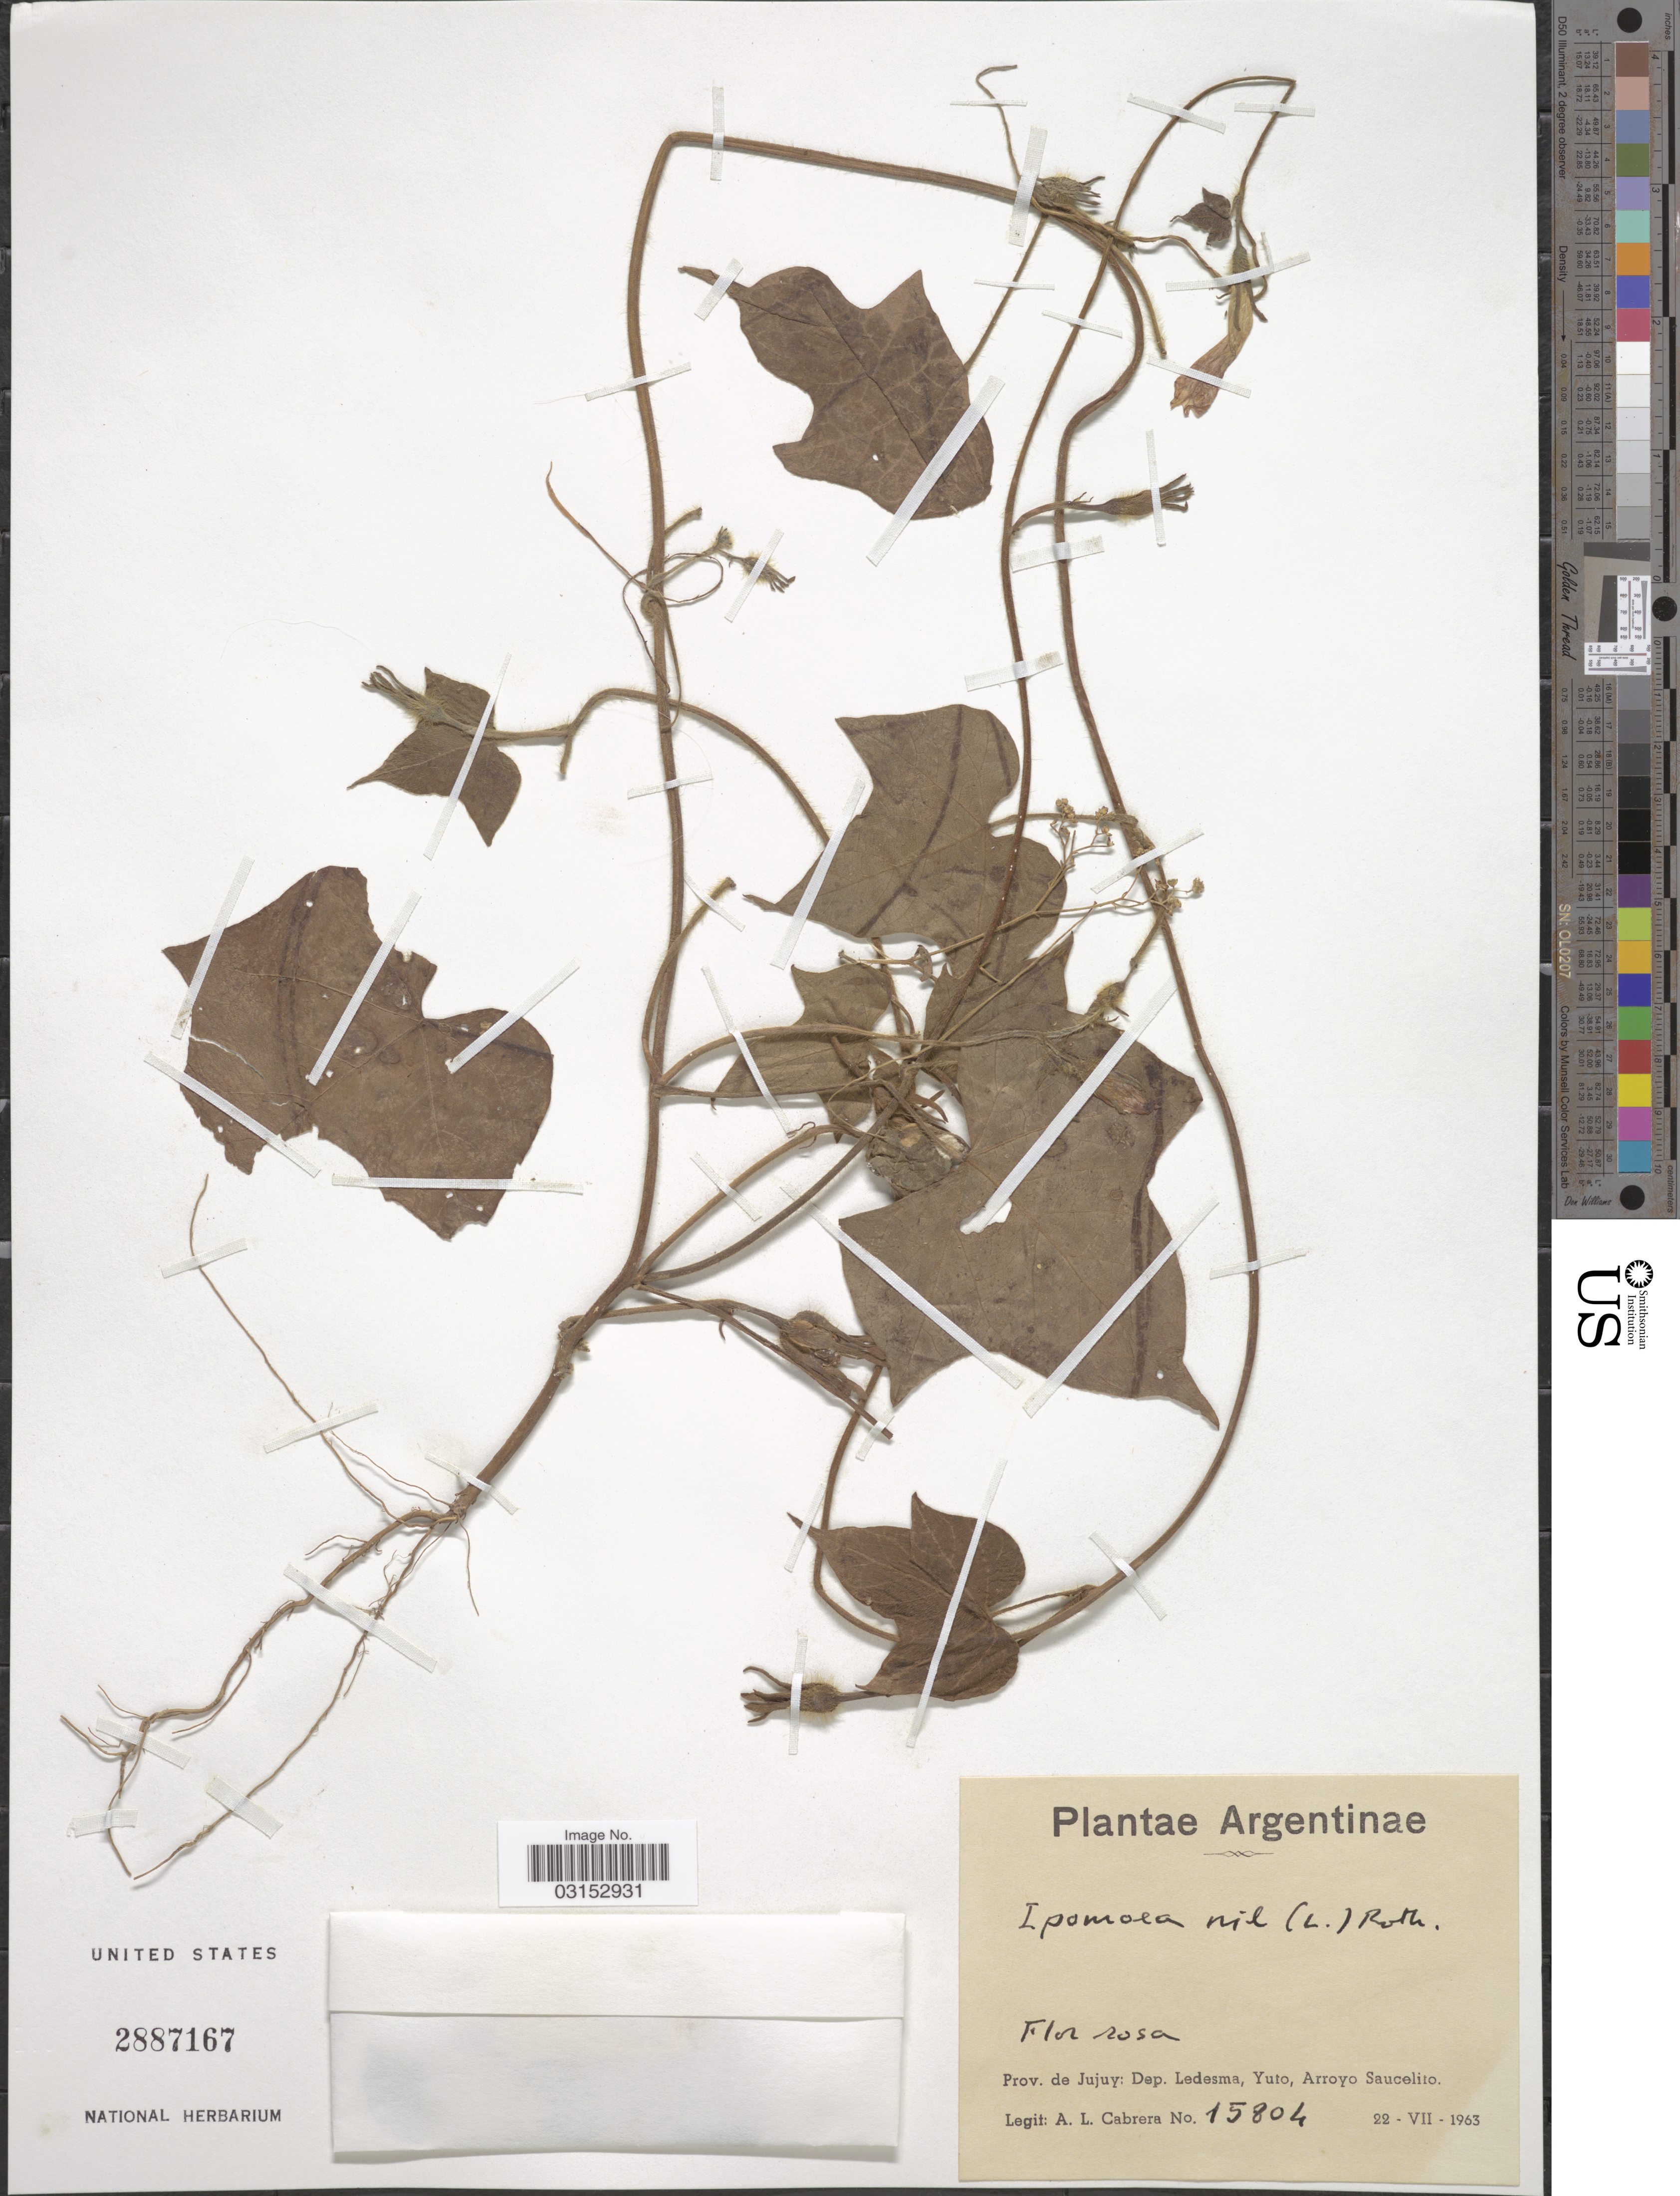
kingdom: Plantae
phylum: Tracheophyta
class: Magnoliopsida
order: Solanales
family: Convolvulaceae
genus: Ipomoea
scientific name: Ipomoea nil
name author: (L.) Roth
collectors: A. L. Cabrera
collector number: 15804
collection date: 1963-07-22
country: Argentina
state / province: Jujuy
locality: Dep. Ledesma, Yuto, Arroyo Saucelito.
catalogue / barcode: US 2887167